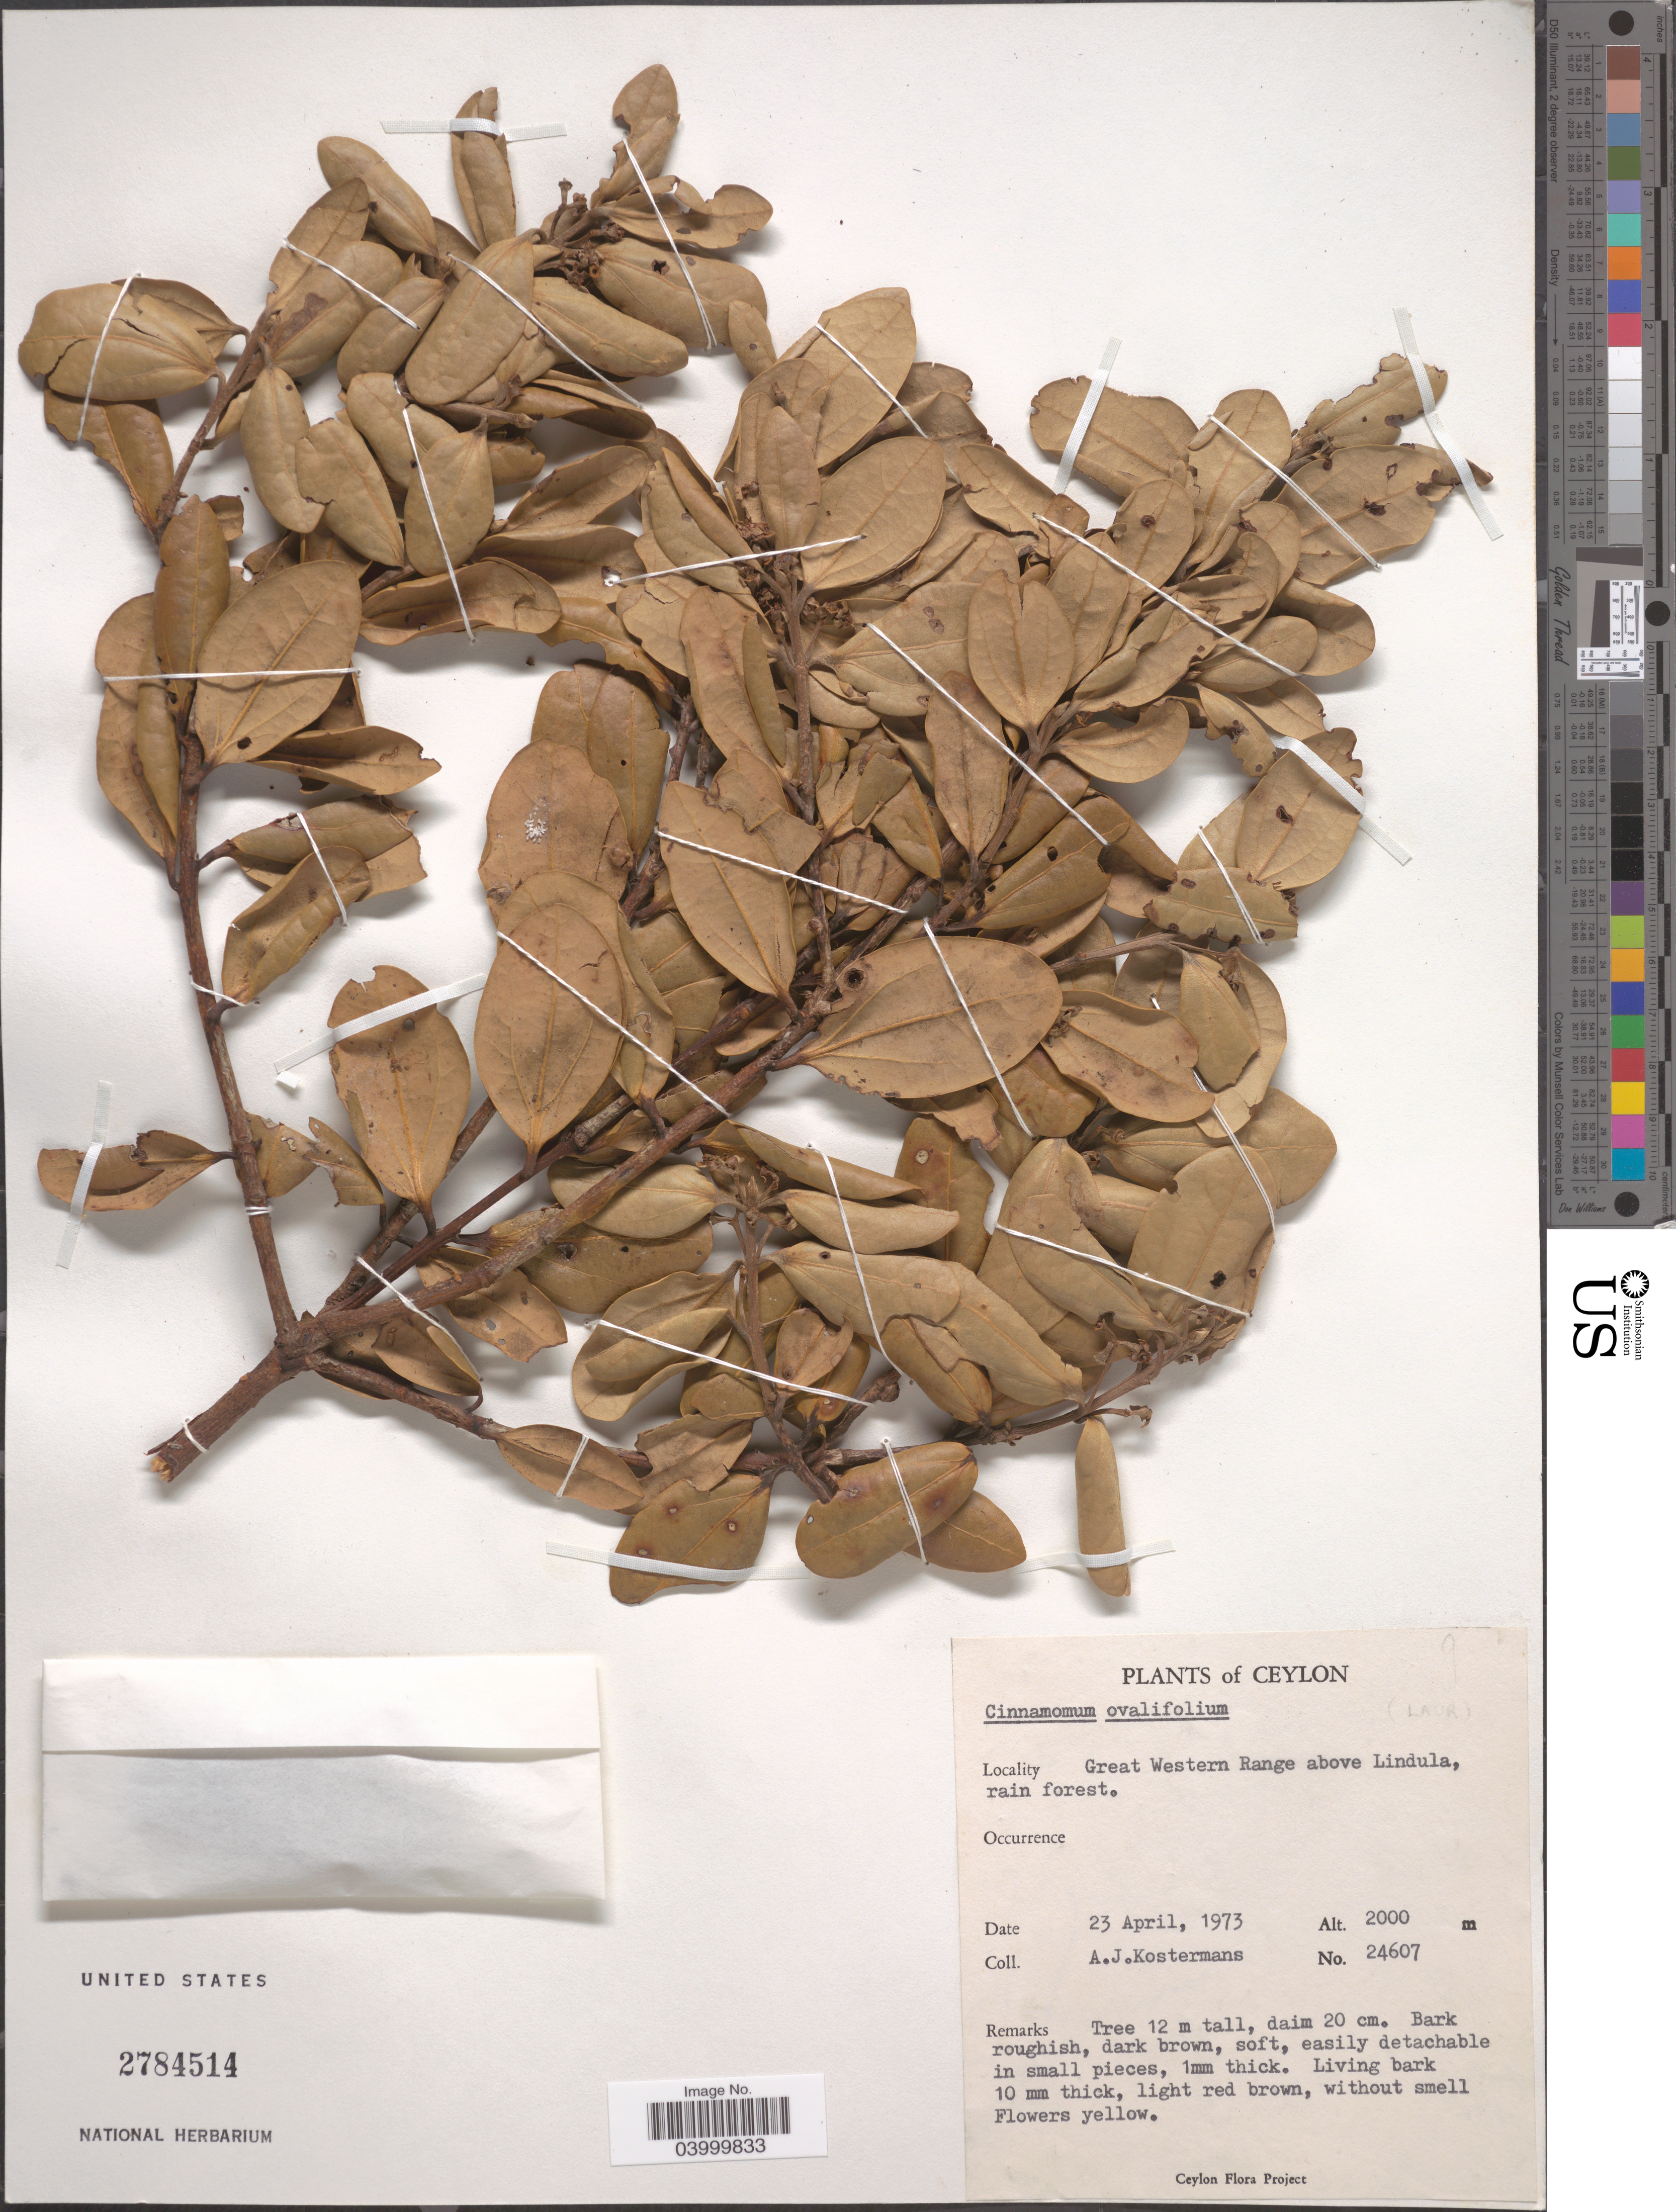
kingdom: Plantae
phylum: Tracheophyta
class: Magnoliopsida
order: Laurales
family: Lauraceae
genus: Cinnamomum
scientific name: Cinnamomum ovalifolium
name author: Wight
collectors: A. J. G. Kostermans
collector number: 24607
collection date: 1973-04-23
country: Sri Lanka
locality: Ceylon. Great Western Range above Lindula, rain forest.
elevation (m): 2000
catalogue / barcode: US 2784514